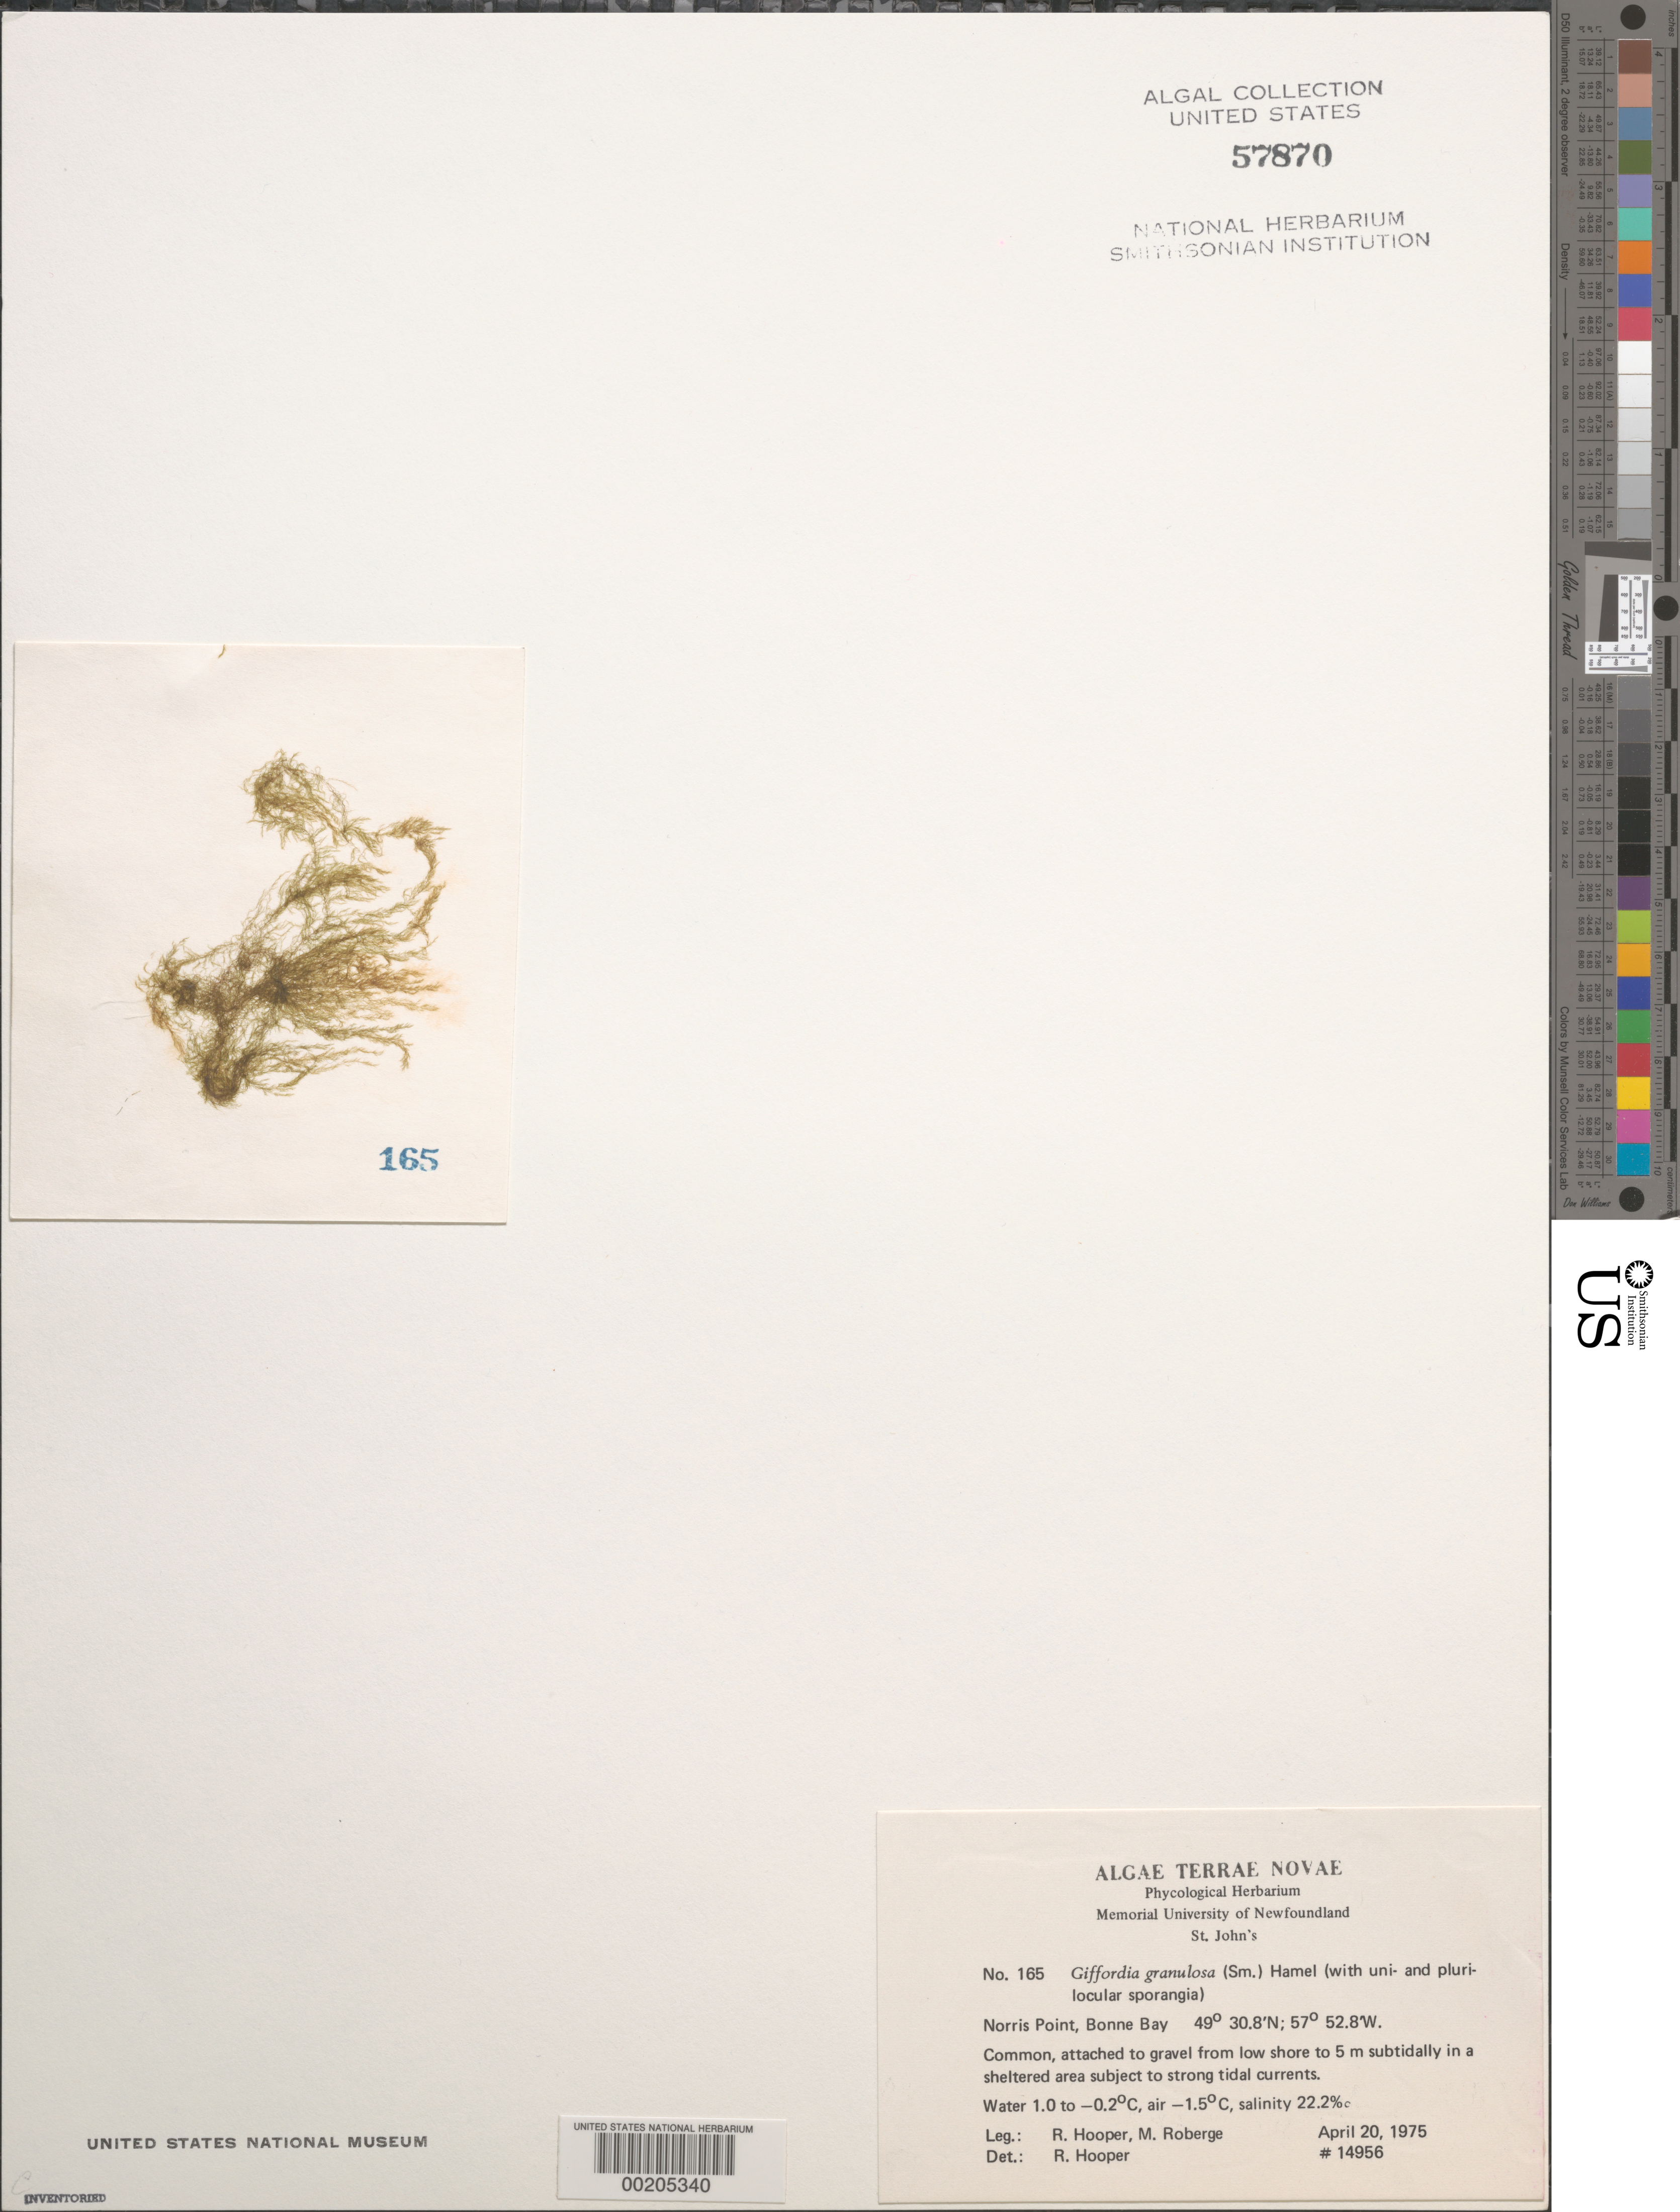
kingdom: Chromista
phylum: Ochrophyta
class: Phaeophyceae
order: Ectocarpales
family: Acinetosporaceae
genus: Hincksia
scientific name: Hincksia granulosa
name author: (Sm.) P.C. Silva in P.C. Silva et al.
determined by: Algae name updating Project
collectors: R. G. Hooper & M. Roberge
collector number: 14956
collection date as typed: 20 Apr 1975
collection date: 1975-04-20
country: Canada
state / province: Newfoundland and Labrador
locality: Norris Point, Bonne Bay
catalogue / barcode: US 57870